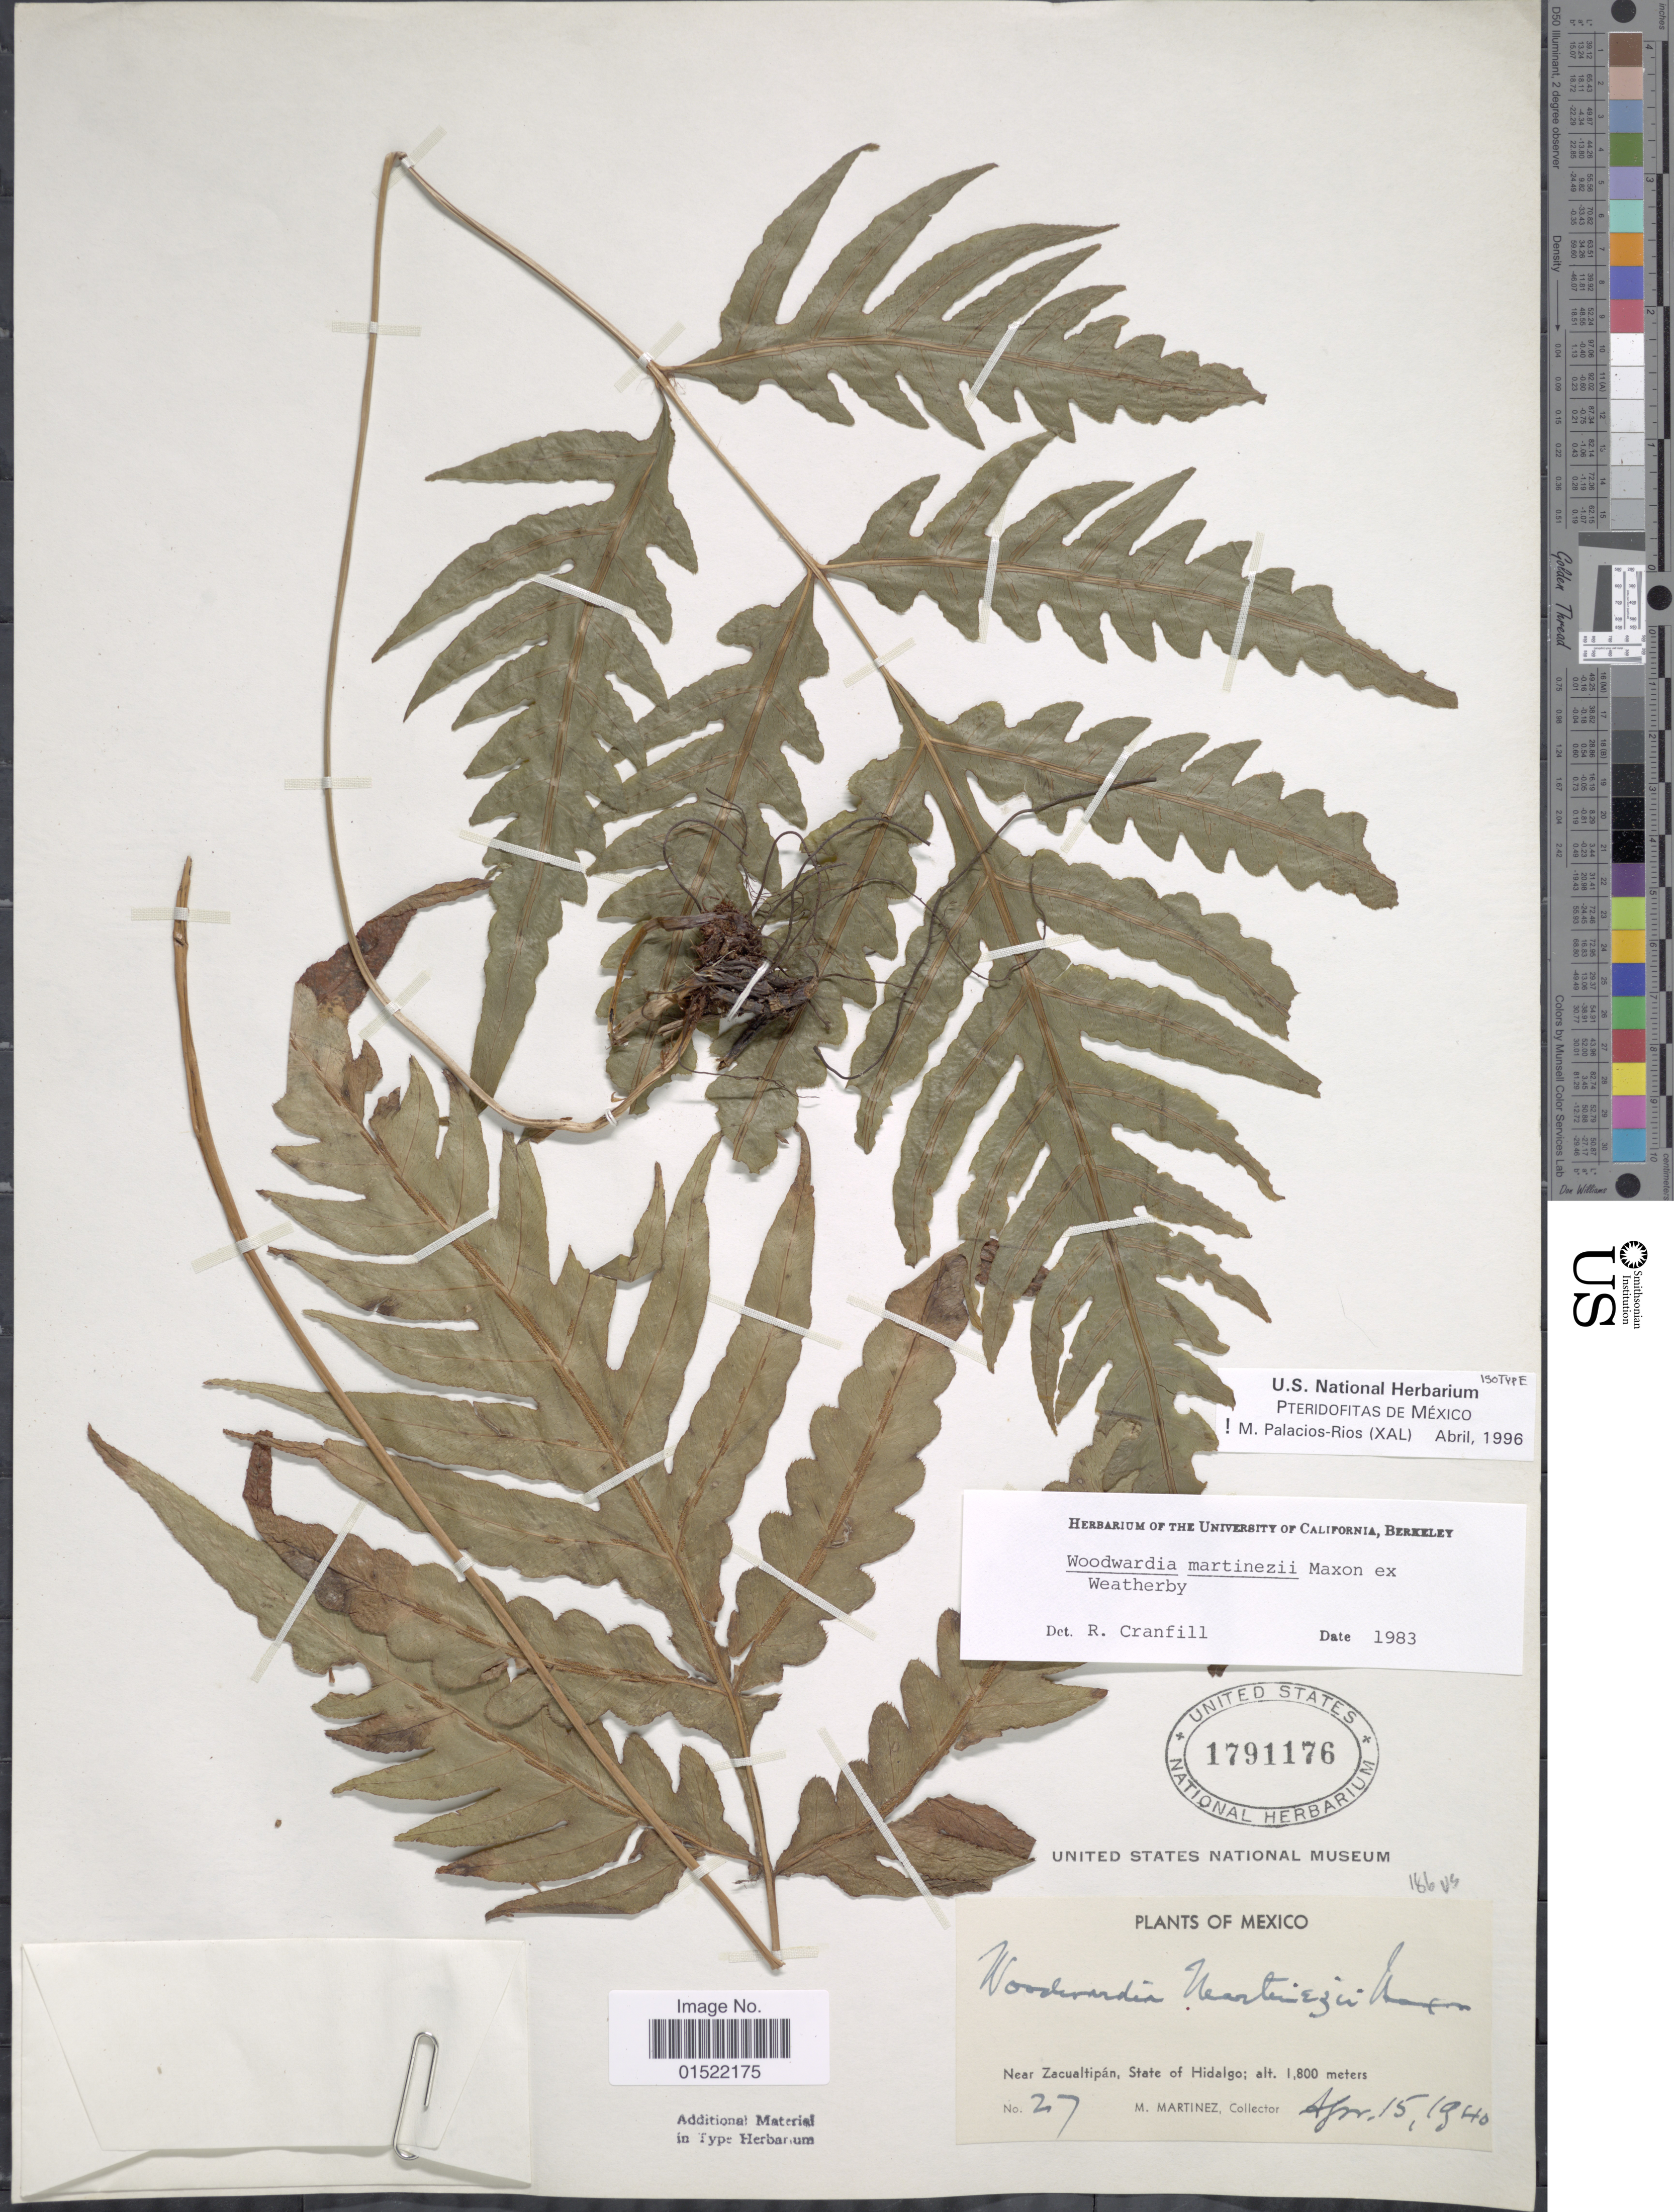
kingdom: Plantae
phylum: Tracheophyta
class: Polypodiopsida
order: Polypodiales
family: Blechnaceae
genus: Woodwardia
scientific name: Woodwardia martinezii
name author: Maxon ex Weath.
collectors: M. Martinez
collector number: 27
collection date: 1940-04-15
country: Mexico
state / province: Hidalgo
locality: Near Zacualtipan, State of Hidalgo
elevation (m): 1800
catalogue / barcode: US 1791176